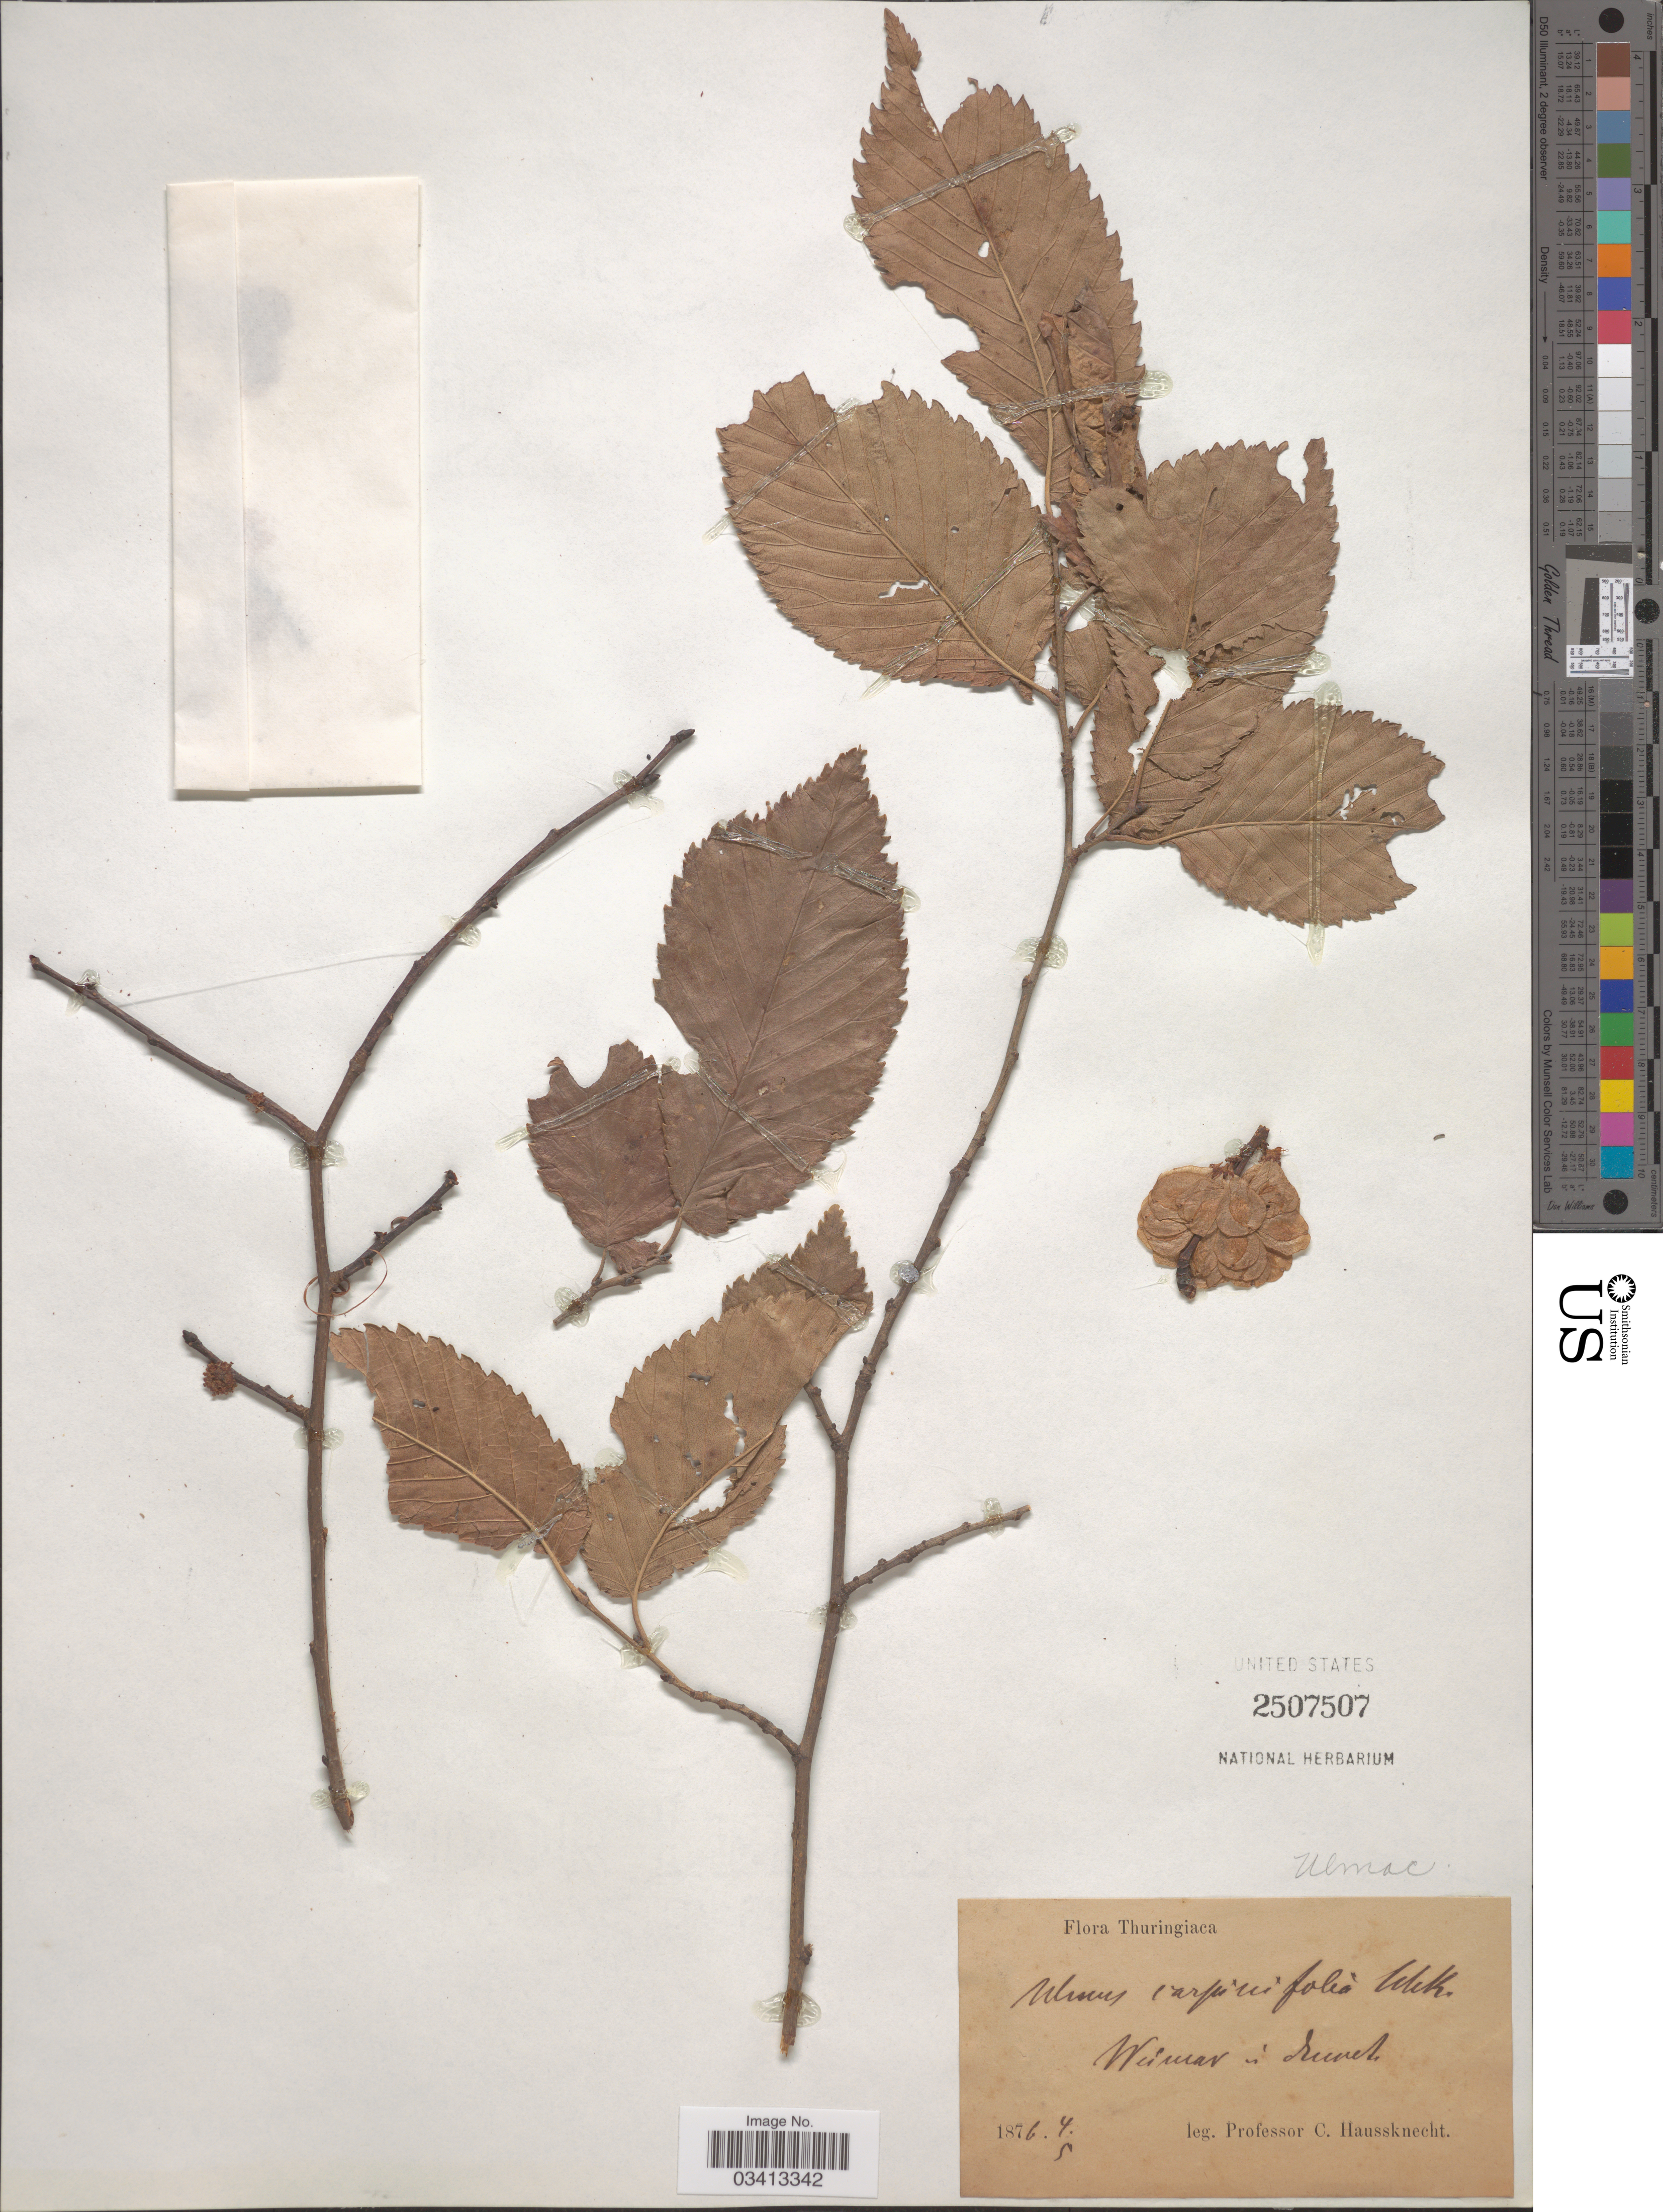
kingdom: Plantae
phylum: Tracheophyta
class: Magnoliopsida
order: Rosales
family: Ulmaceae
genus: Ulmus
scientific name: Ulmus carpinifolia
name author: Gled.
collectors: C. Haussknecht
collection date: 1876-05-04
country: Germany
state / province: Thuringia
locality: Thuringiaca. Weimar in Runch. [interpreted]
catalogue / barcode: US 2507507